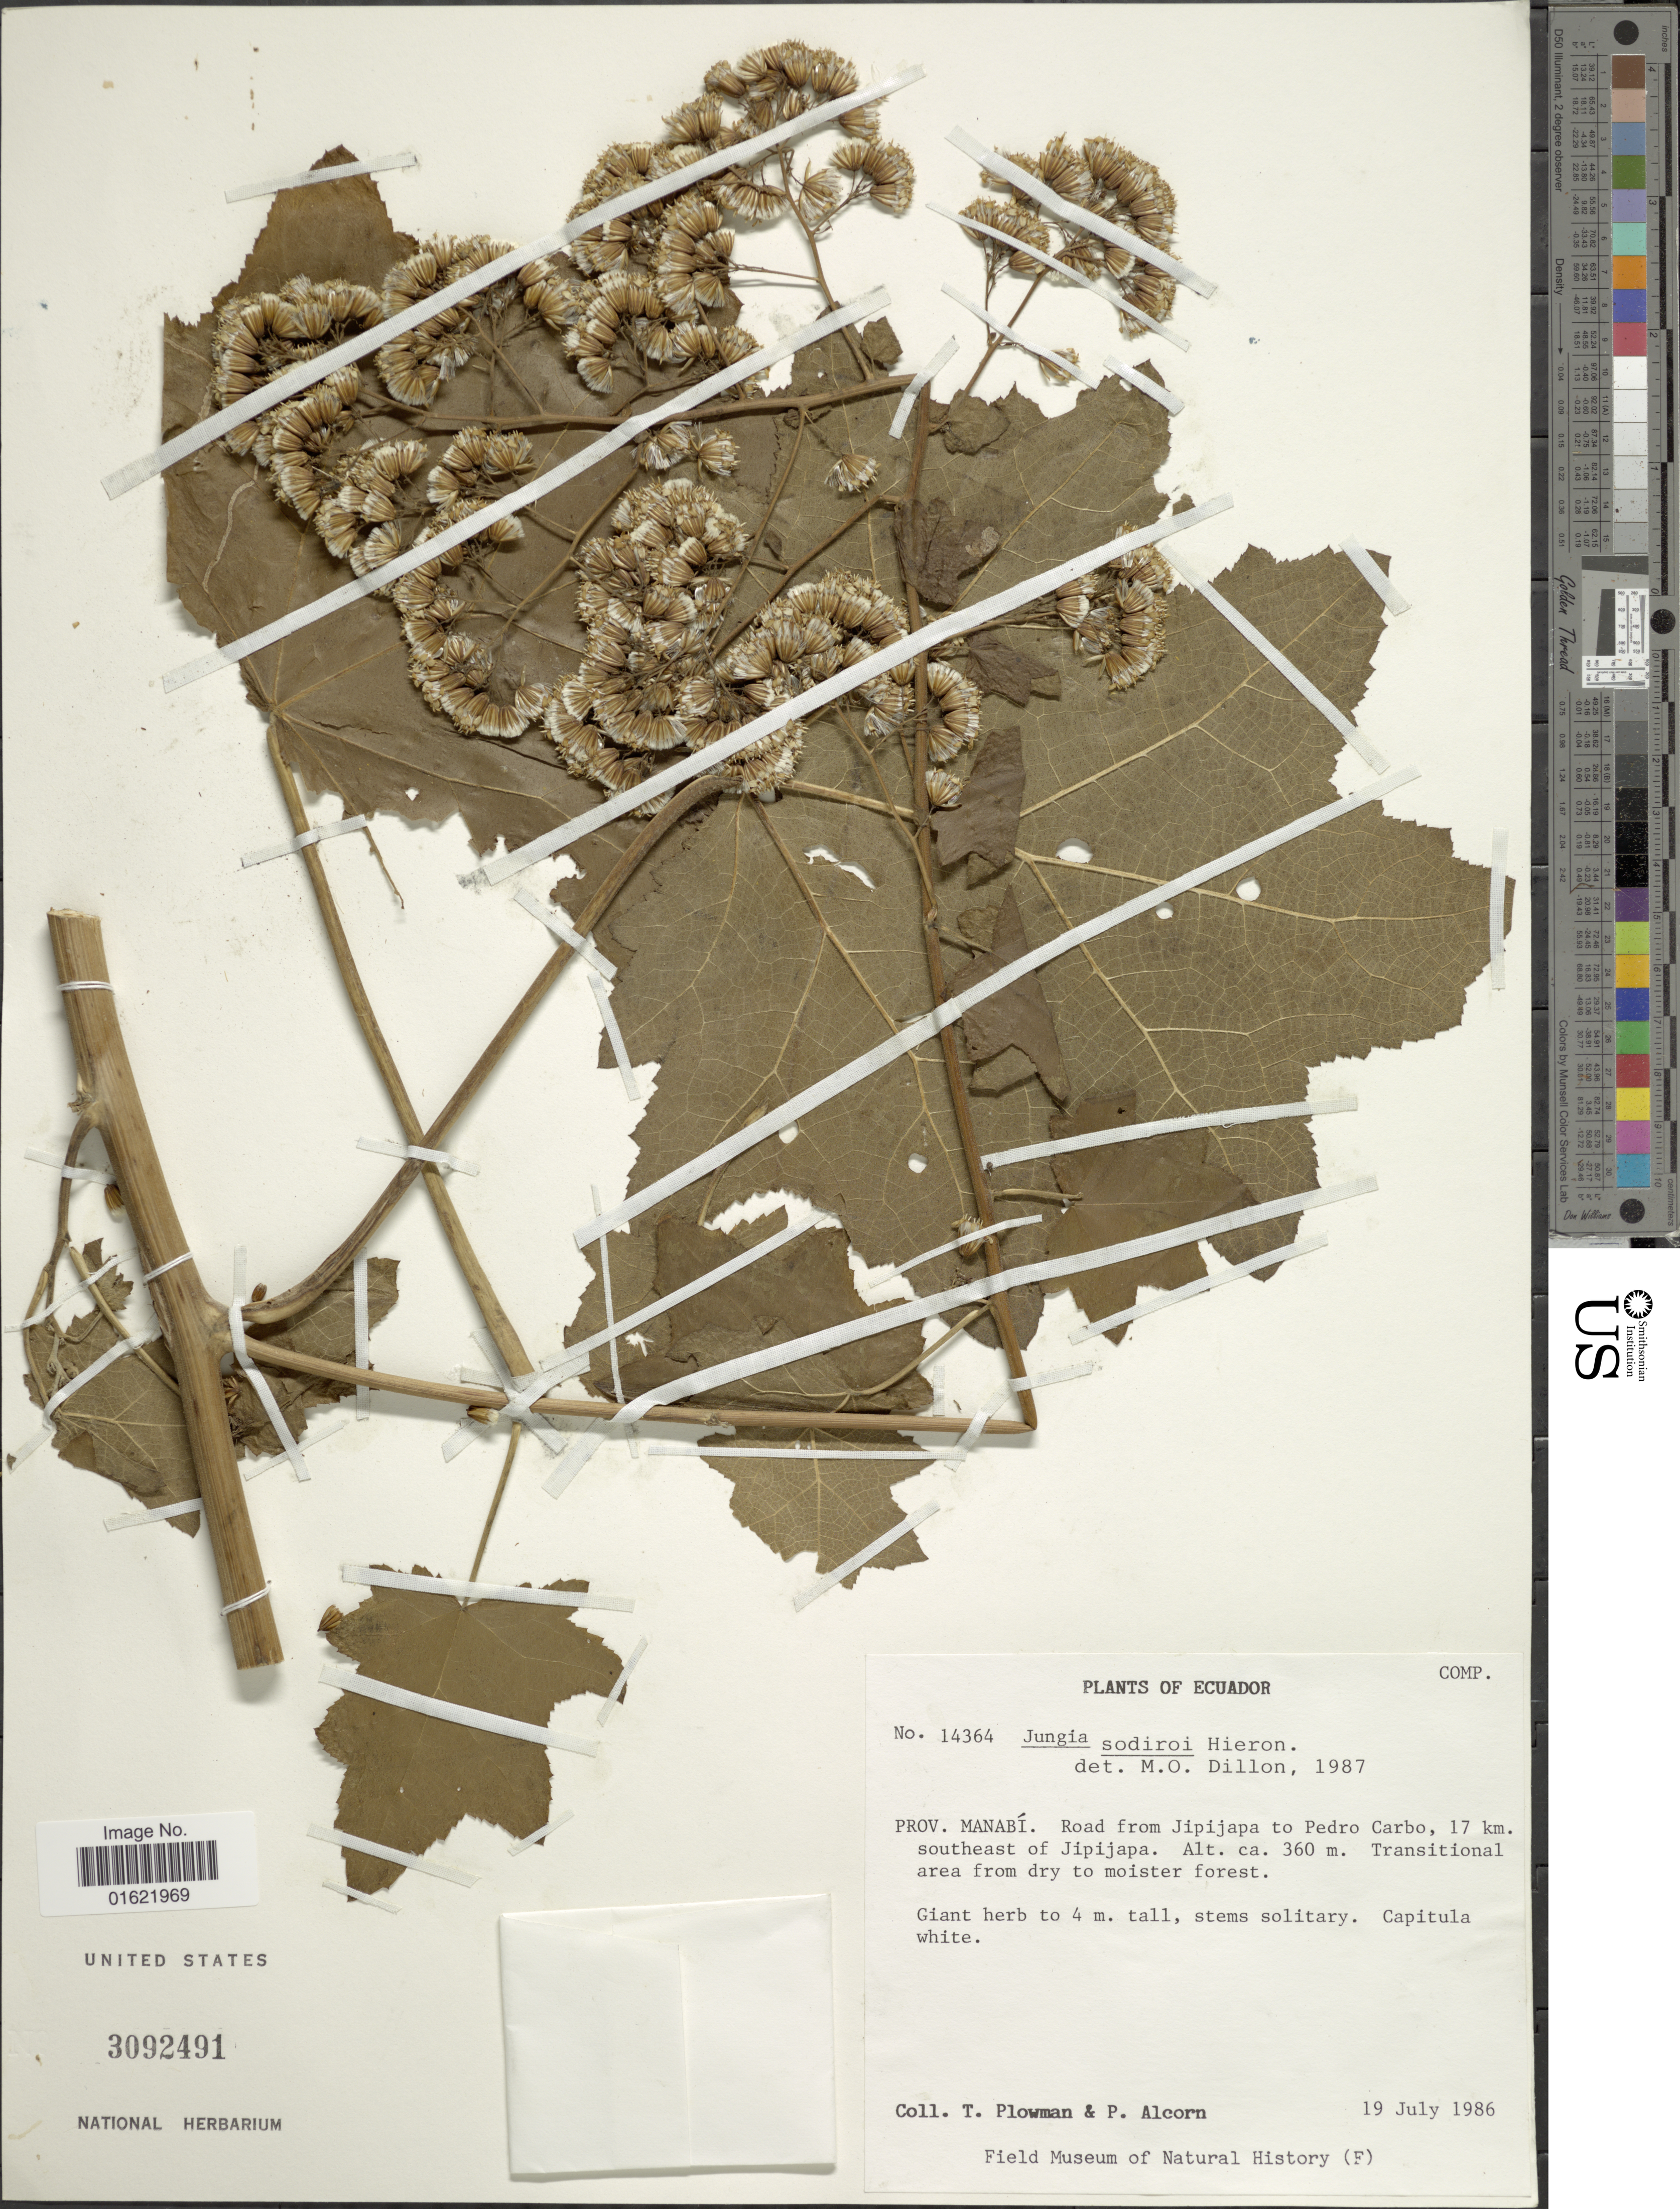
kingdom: Plantae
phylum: Tracheophyta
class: Magnoliopsida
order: Asterales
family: Asteraceae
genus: Jungia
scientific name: Jungia spectabilis subsp. sodiroi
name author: (Hieron.) Harling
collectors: T. Plowman & P. Alcorn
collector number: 14364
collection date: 1986-07-19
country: Ecuador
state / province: Manabí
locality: Road from Jipijapa to Pedro Carbo, 17 km southeast of Jipijapa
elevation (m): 360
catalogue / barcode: US 3092491